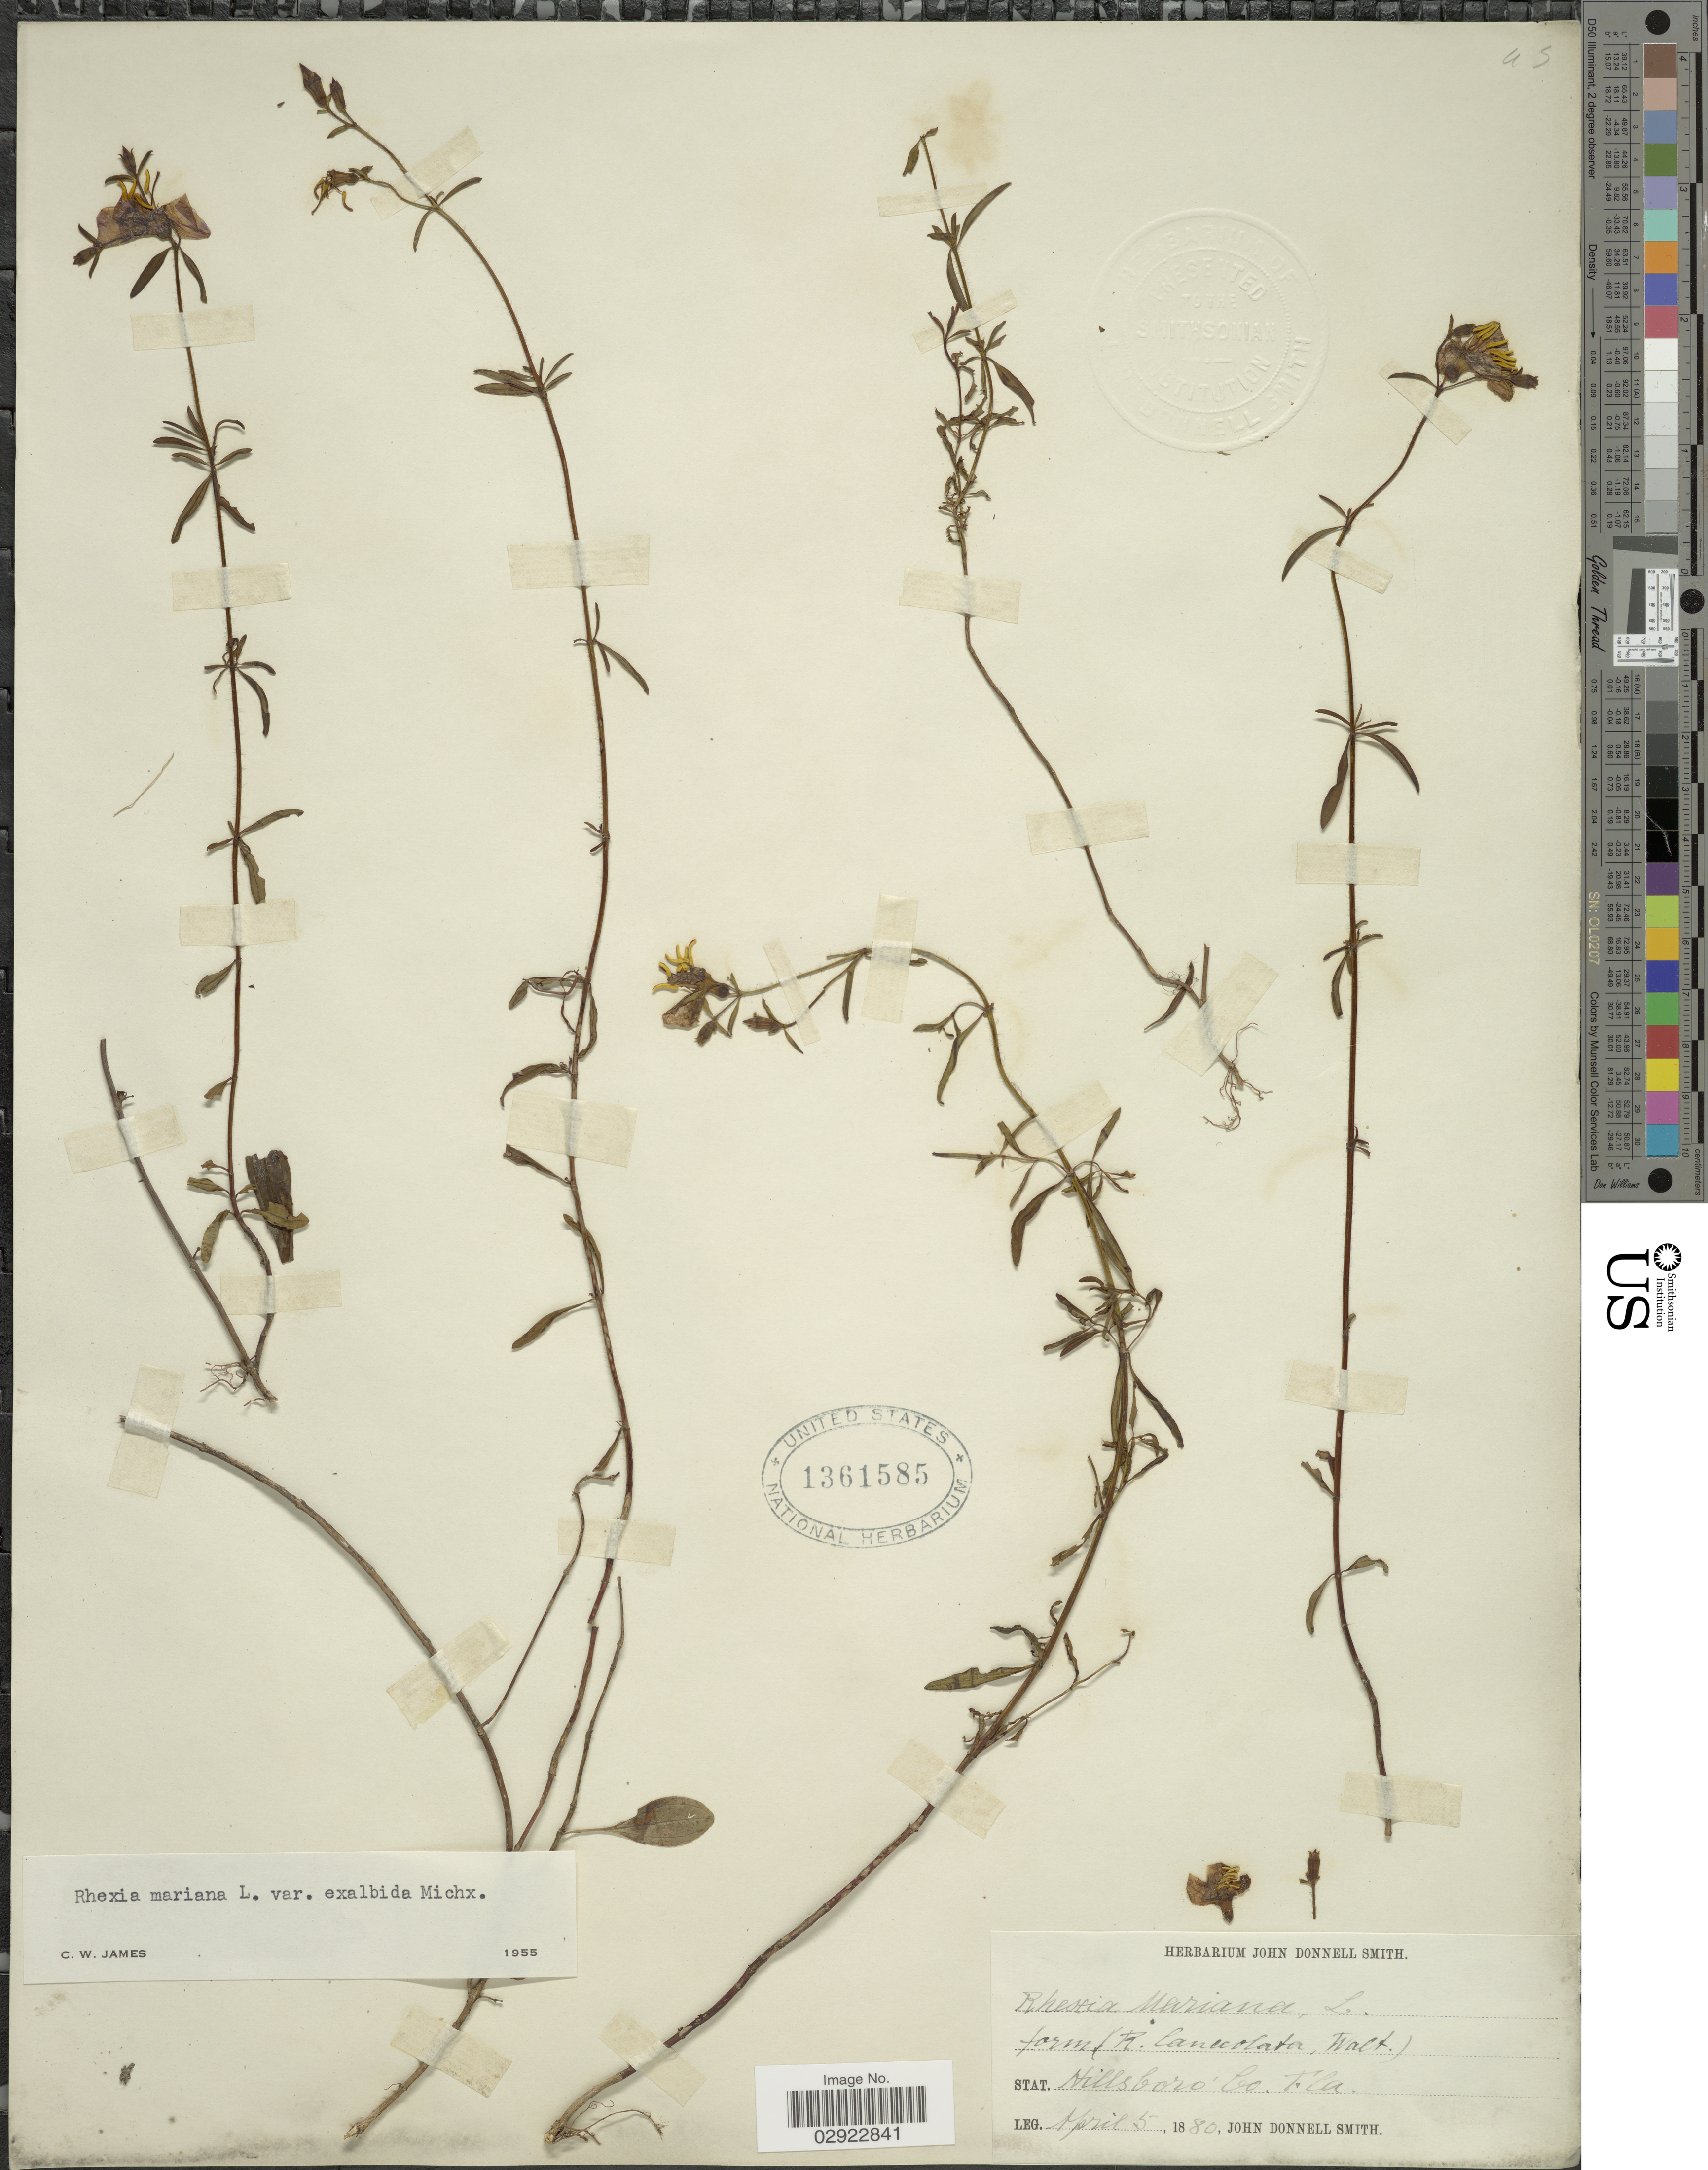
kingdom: Plantae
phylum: Tracheophyta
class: Magnoliopsida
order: Myrtales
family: Melastomataceae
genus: Rhexia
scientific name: Rhexia mariana var. exalbida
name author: Michx.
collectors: J. Donnell Smith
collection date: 1880-04-05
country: United States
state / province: Florida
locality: Hillsboro' Co.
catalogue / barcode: US 1361585